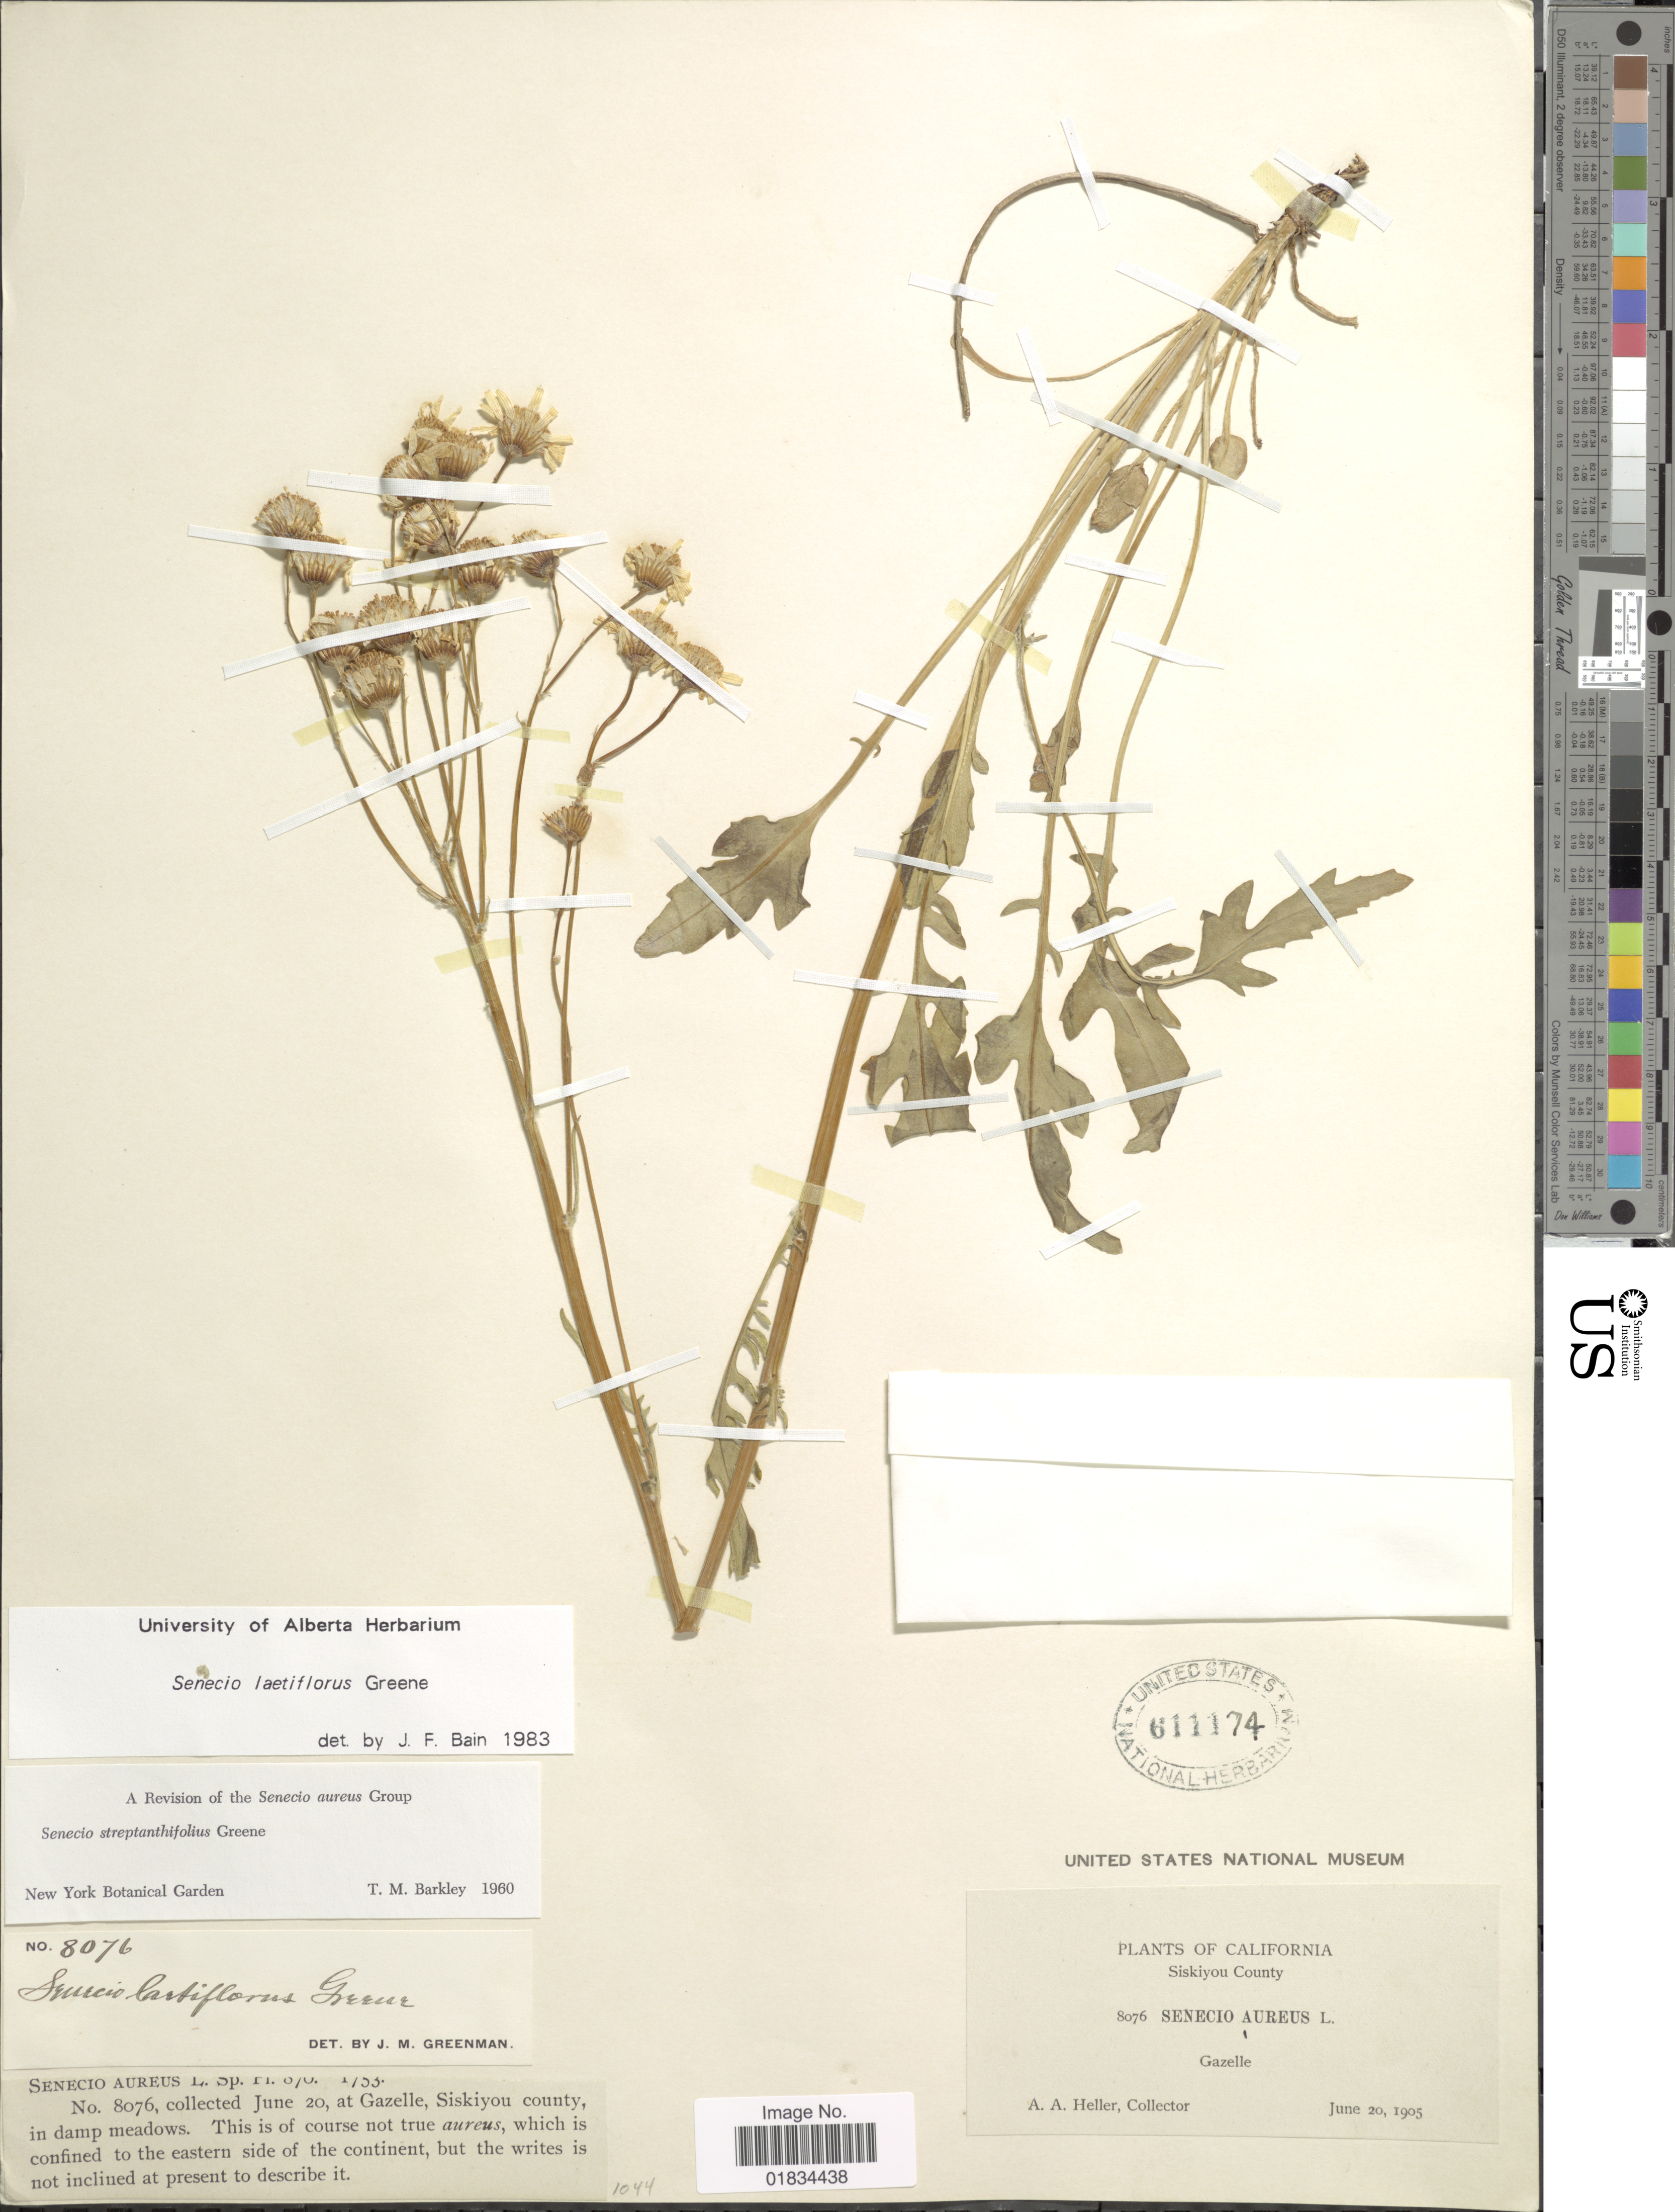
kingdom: Plantae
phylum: Tracheophyta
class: Magnoliopsida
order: Asterales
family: Asteraceae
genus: Senecio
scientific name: Senecio laetiflorus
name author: Greene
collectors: A. A. Heller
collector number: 8076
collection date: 1905-06-20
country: United States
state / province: California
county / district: Siskiyou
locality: Siskiyou County, Gazelle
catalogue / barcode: US 611174